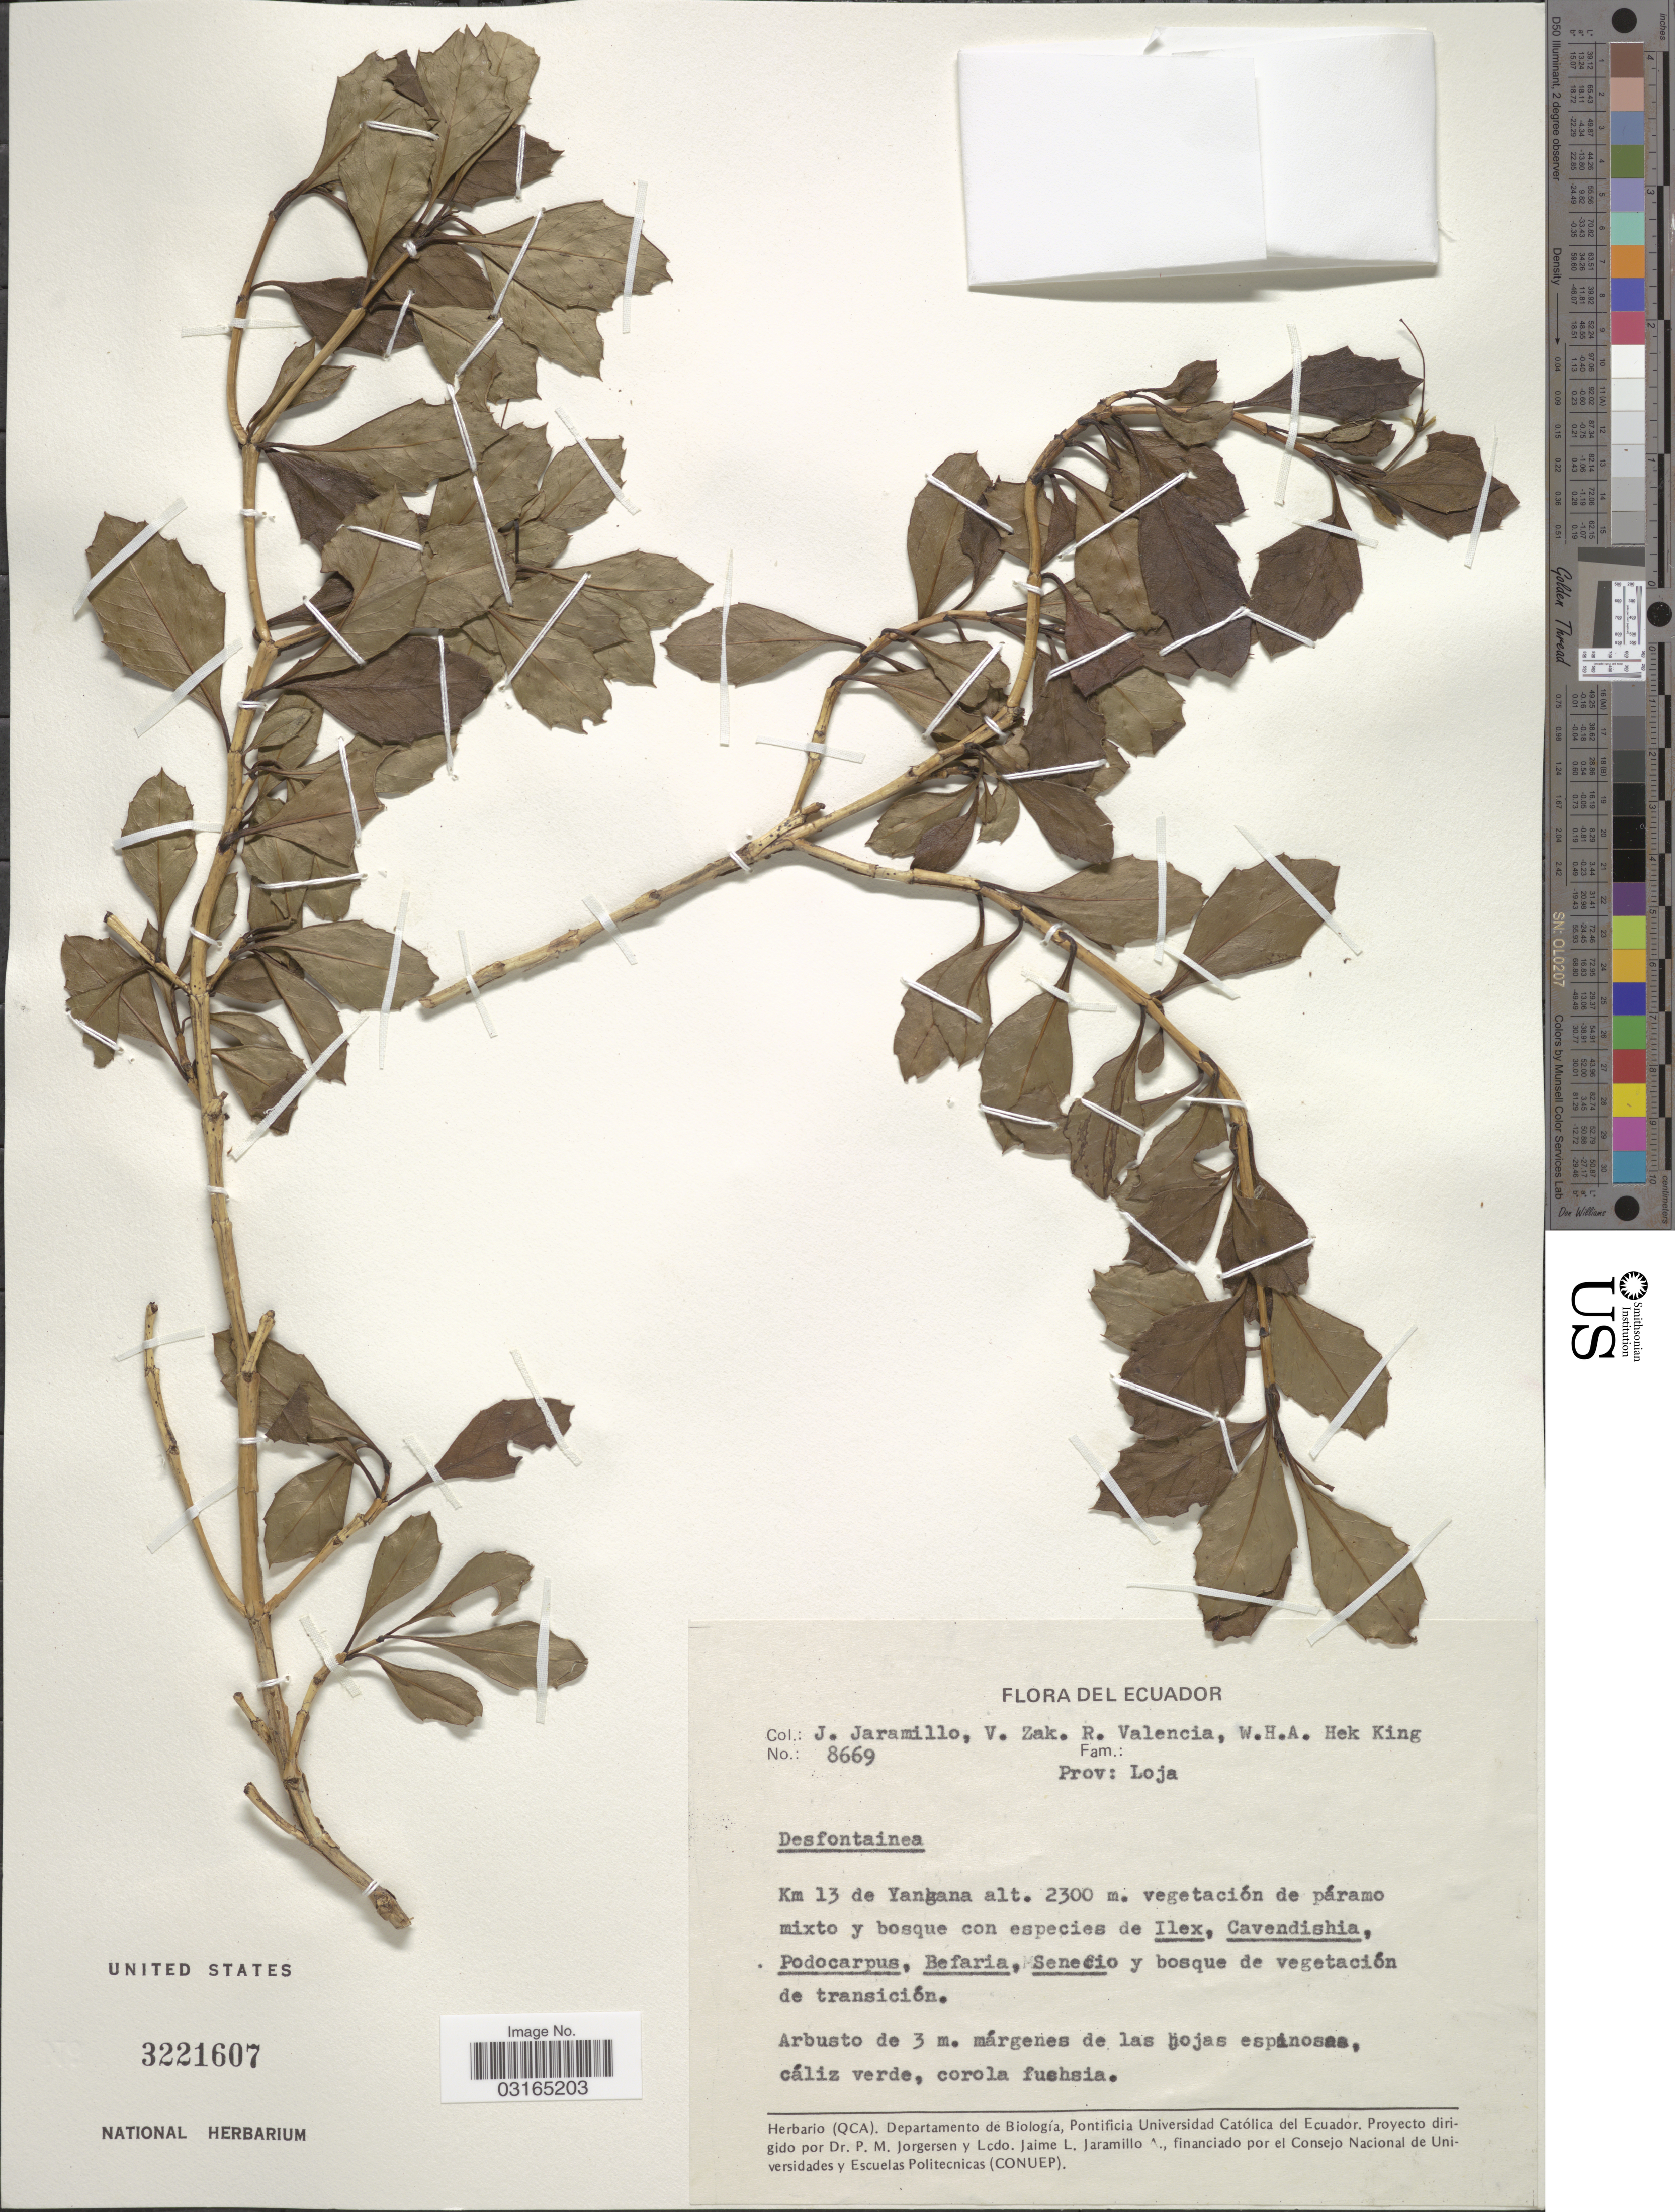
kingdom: Plantae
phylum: Tracheophyta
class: Magnoliopsida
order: Bruniales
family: Columelliaceae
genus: Desfontainia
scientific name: Desfontainia spinosa var. spinosa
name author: Ruiz & Pav.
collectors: J. Jaramillo, V. Zak, R. Valencia & W. Hek King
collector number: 8669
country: Ecuador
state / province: Loja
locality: Km 13 de Yangana.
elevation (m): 2300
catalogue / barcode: US 3221607